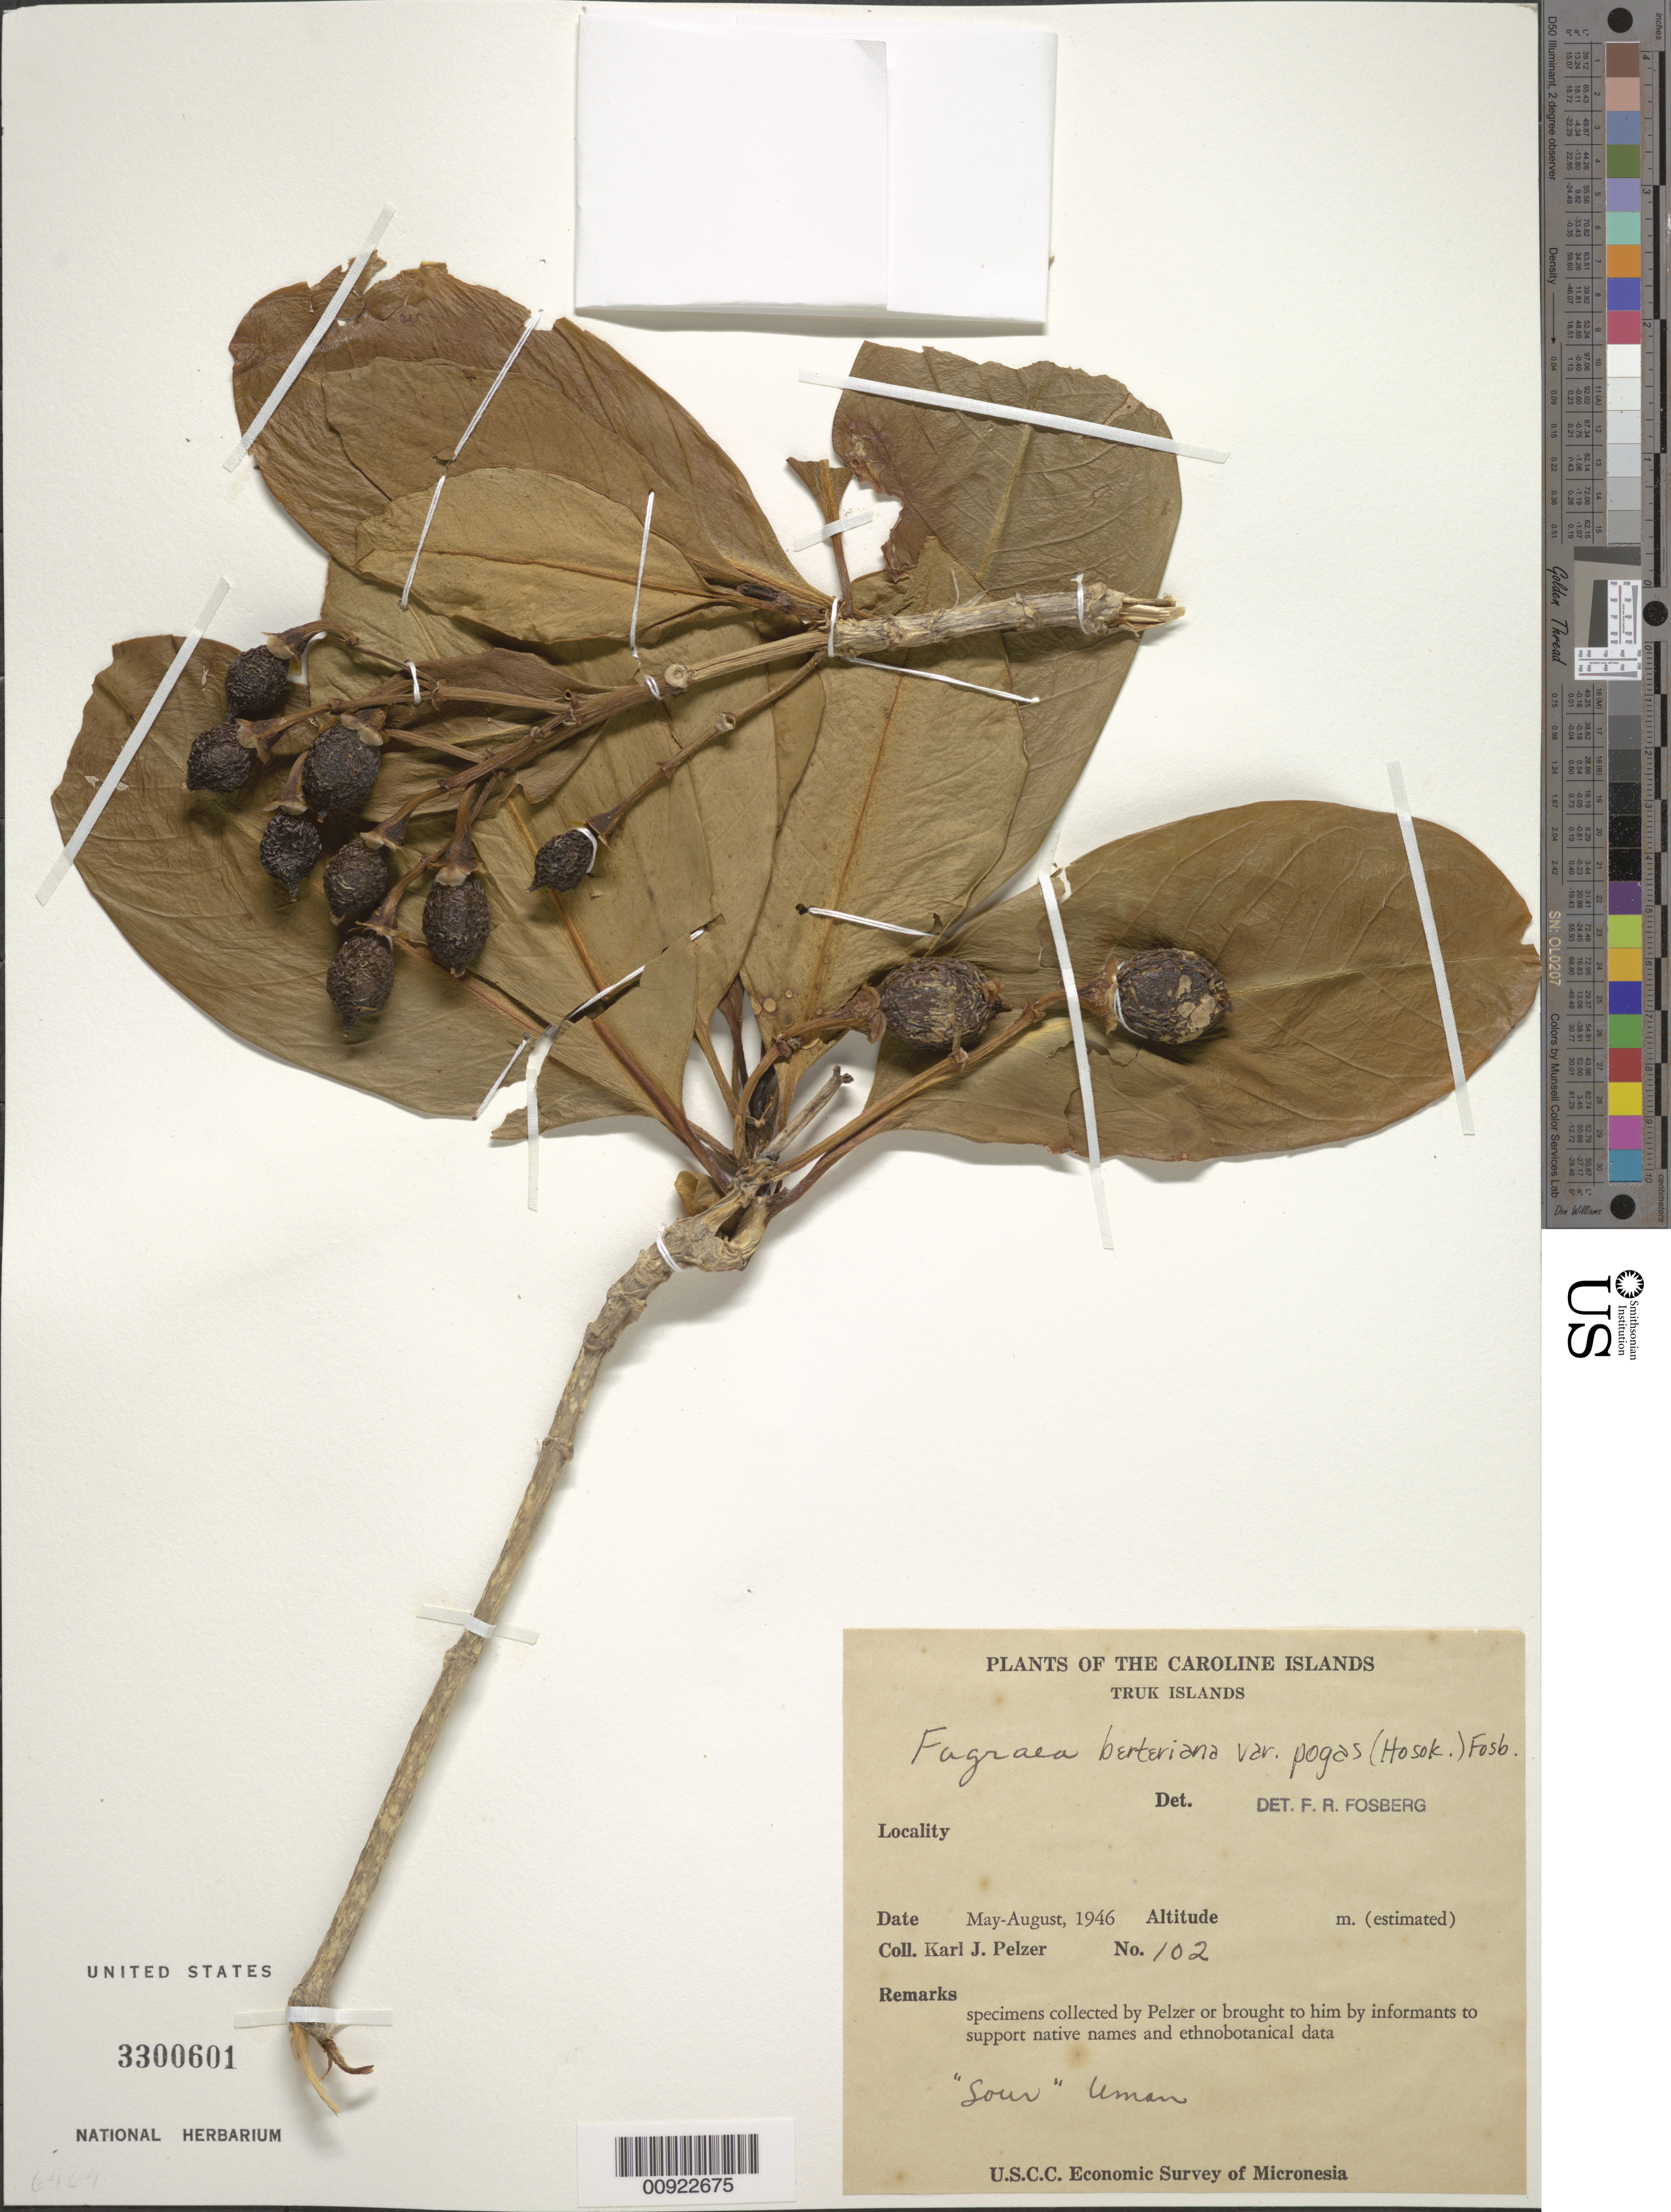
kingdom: Plantae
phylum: Tracheophyta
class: Magnoliopsida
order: Gentianales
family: Gentianaceae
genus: Fagraea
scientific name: Fagraea berteroana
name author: A. Gray ex Benth.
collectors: K. J. Pelzer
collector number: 102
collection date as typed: May 1946 to Aug 1946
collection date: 1946-05/1946-08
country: Micronesia, Federated States of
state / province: Truk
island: Truk (Chuuk) Is.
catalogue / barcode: US 3300601